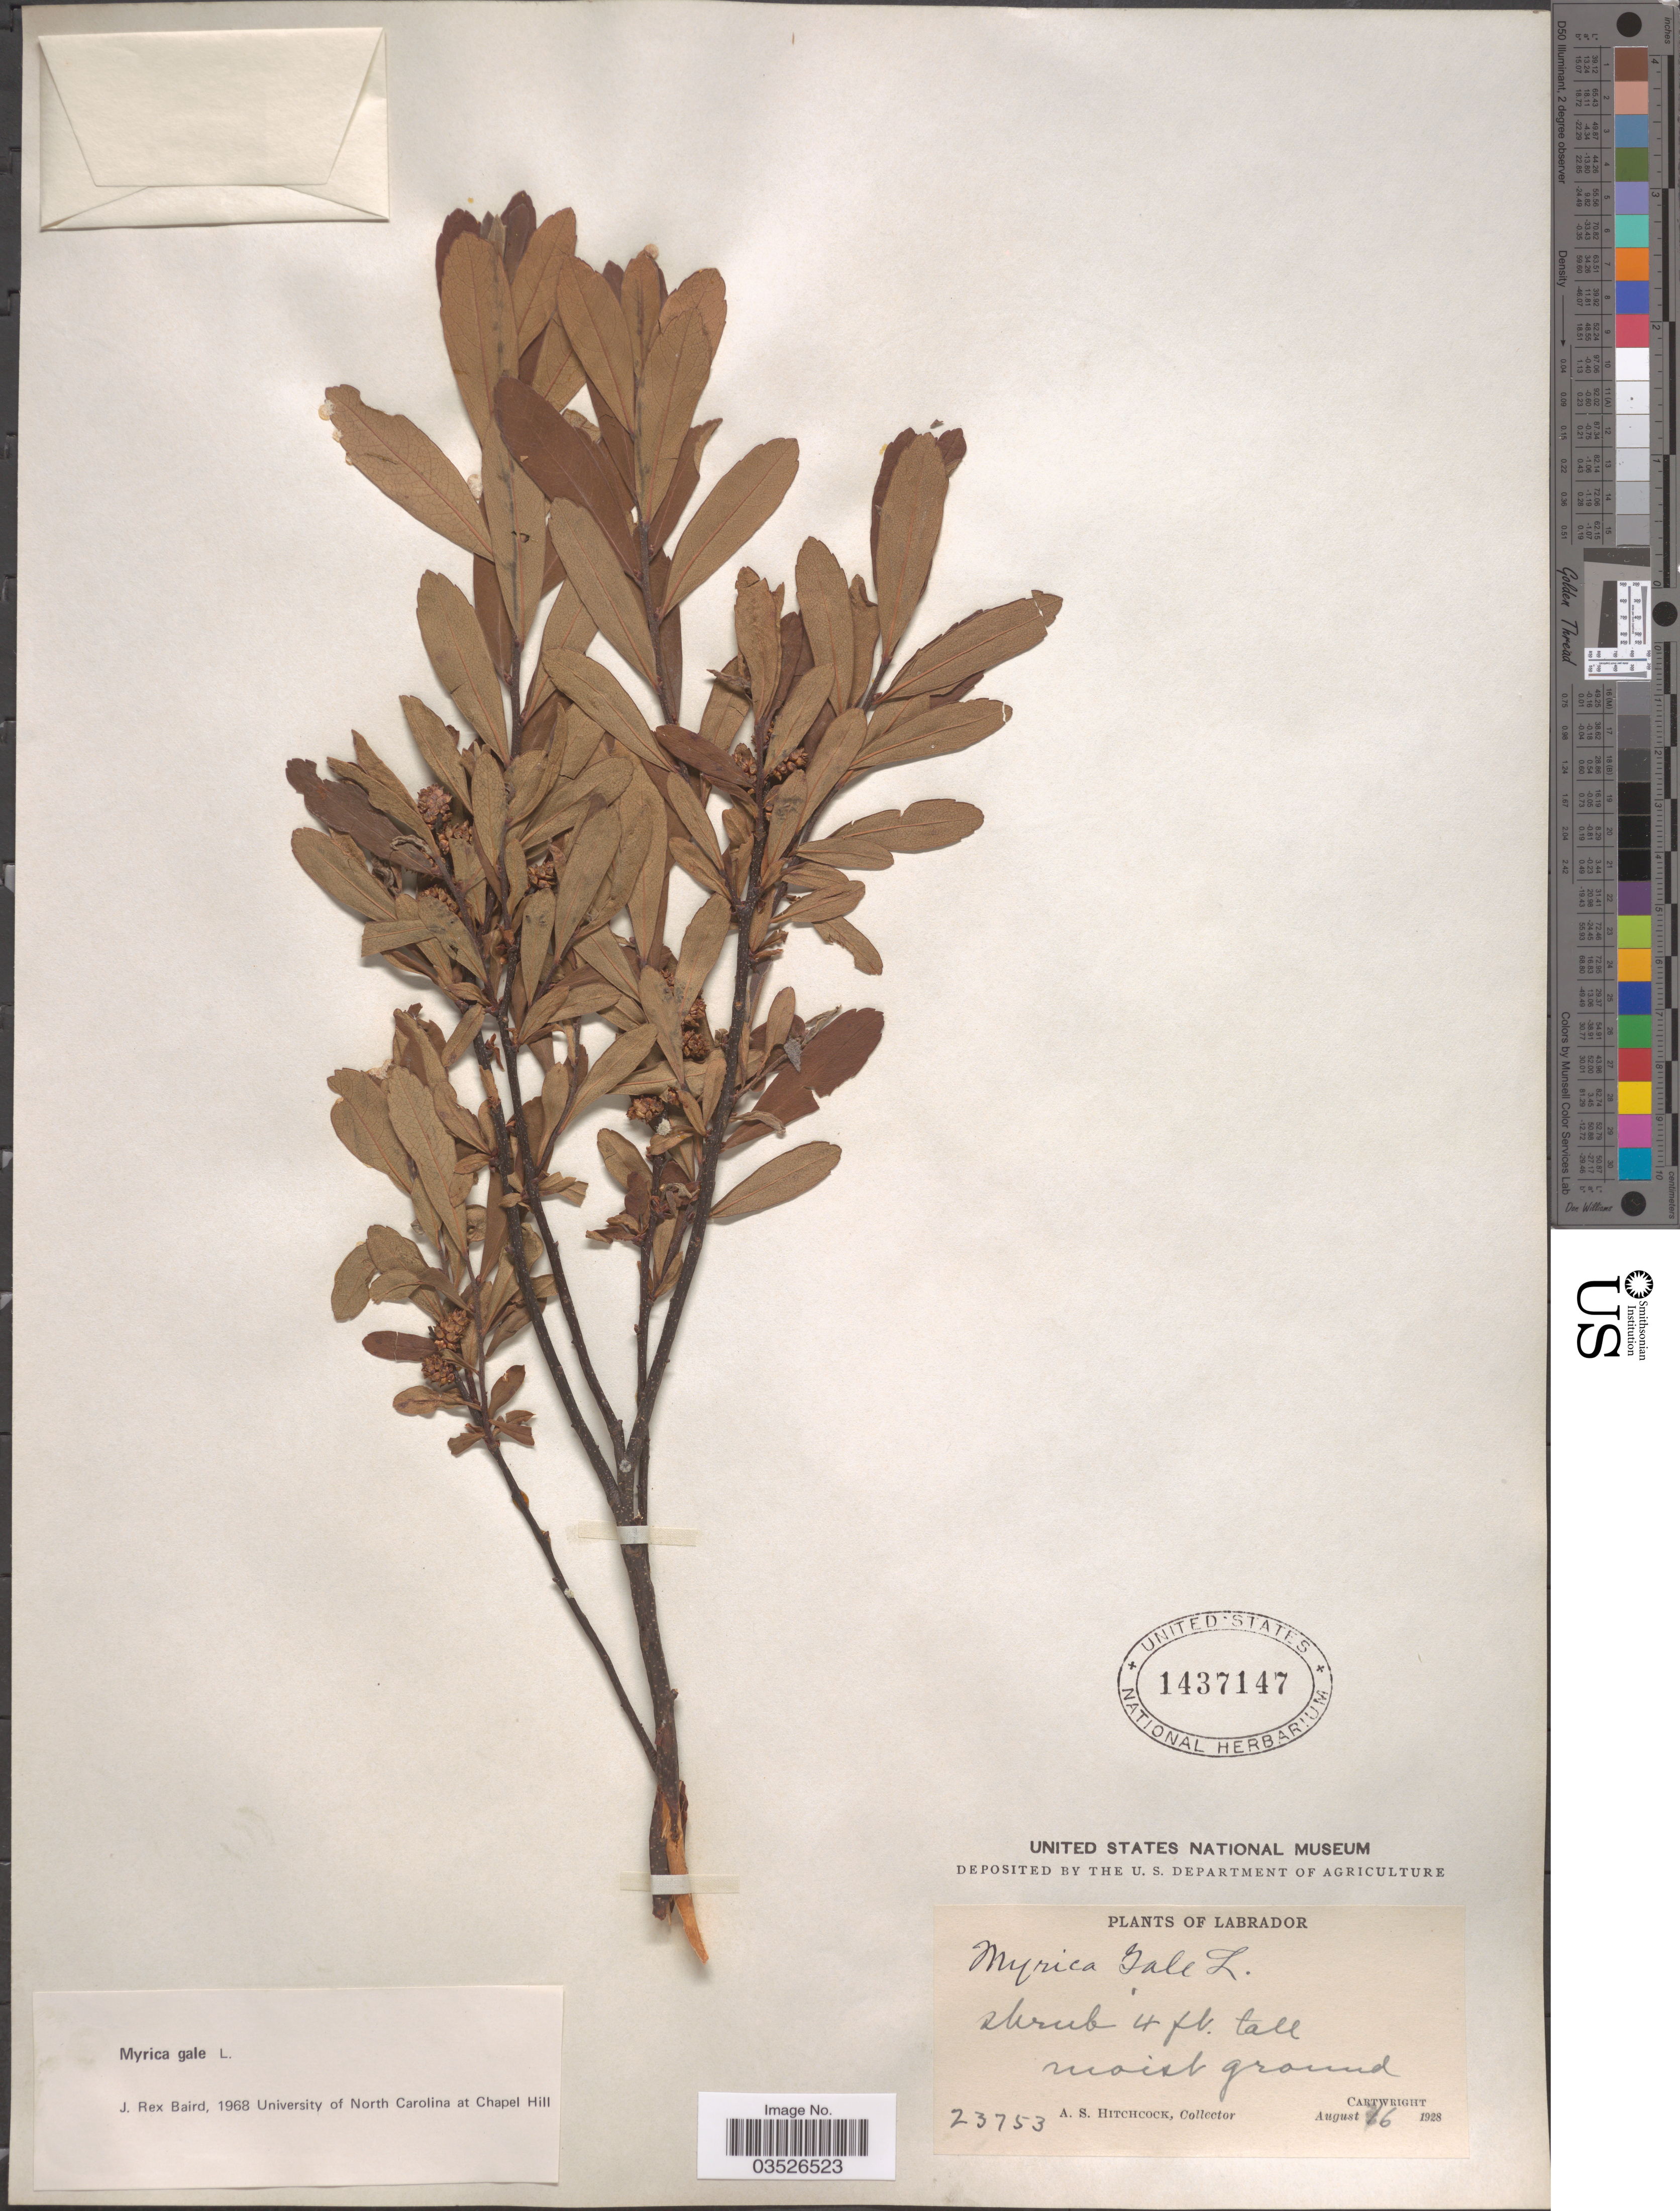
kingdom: Plantae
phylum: Tracheophyta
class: Magnoliopsida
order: Fagales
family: Myricaceae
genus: Myrica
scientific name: Myrica gale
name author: L.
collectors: A. S. Hitchcock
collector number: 23753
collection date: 1928-08-06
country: Canada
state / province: Newfoundland and Labrador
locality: Labrador. Cartwright.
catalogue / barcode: US 1437147